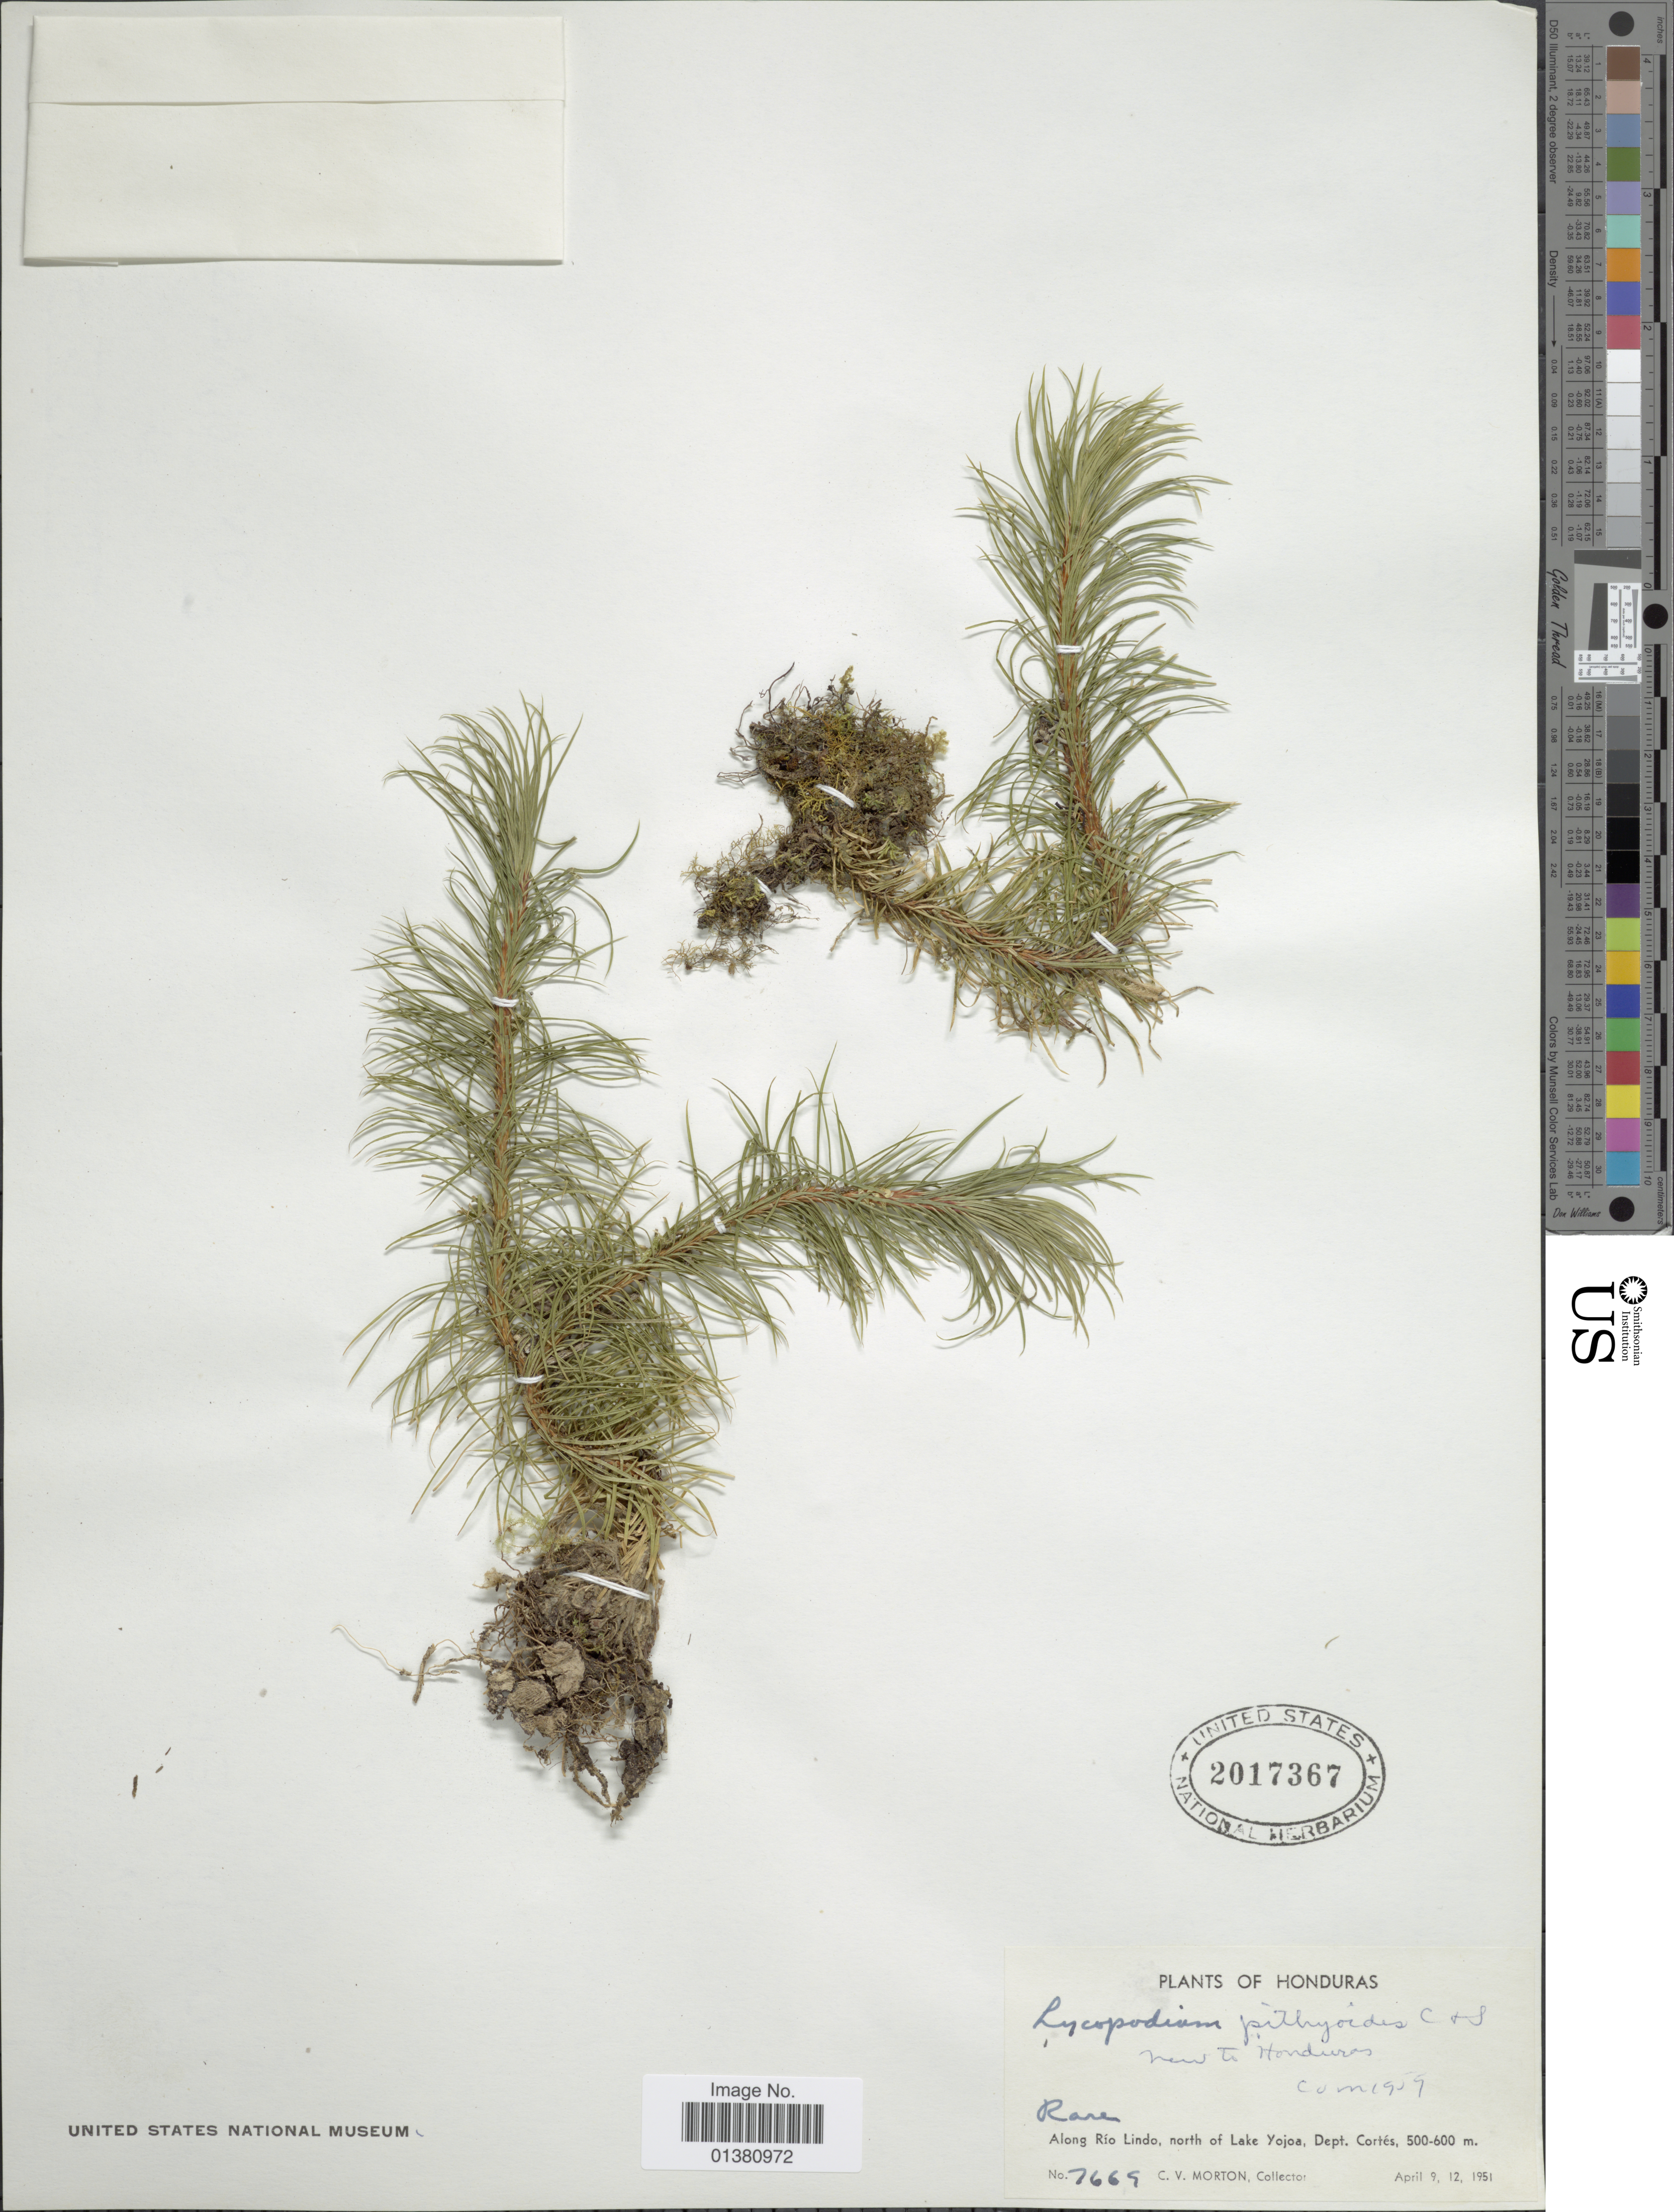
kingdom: Plantae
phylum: Tracheophyta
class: Lycopodiopsida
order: Lycopodiales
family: Lycopodiaceae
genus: Phlegmariurus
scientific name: Phlegmariurus pithyoides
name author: (Schltdl. & Cham.) B. Øllg.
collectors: C. V. Morton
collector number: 7669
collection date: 1951-04-09/1951-04-12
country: Honduras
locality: Along Rio Lindo, north of Lake Yojoa, Dept Cortés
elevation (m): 500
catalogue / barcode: US 2017367